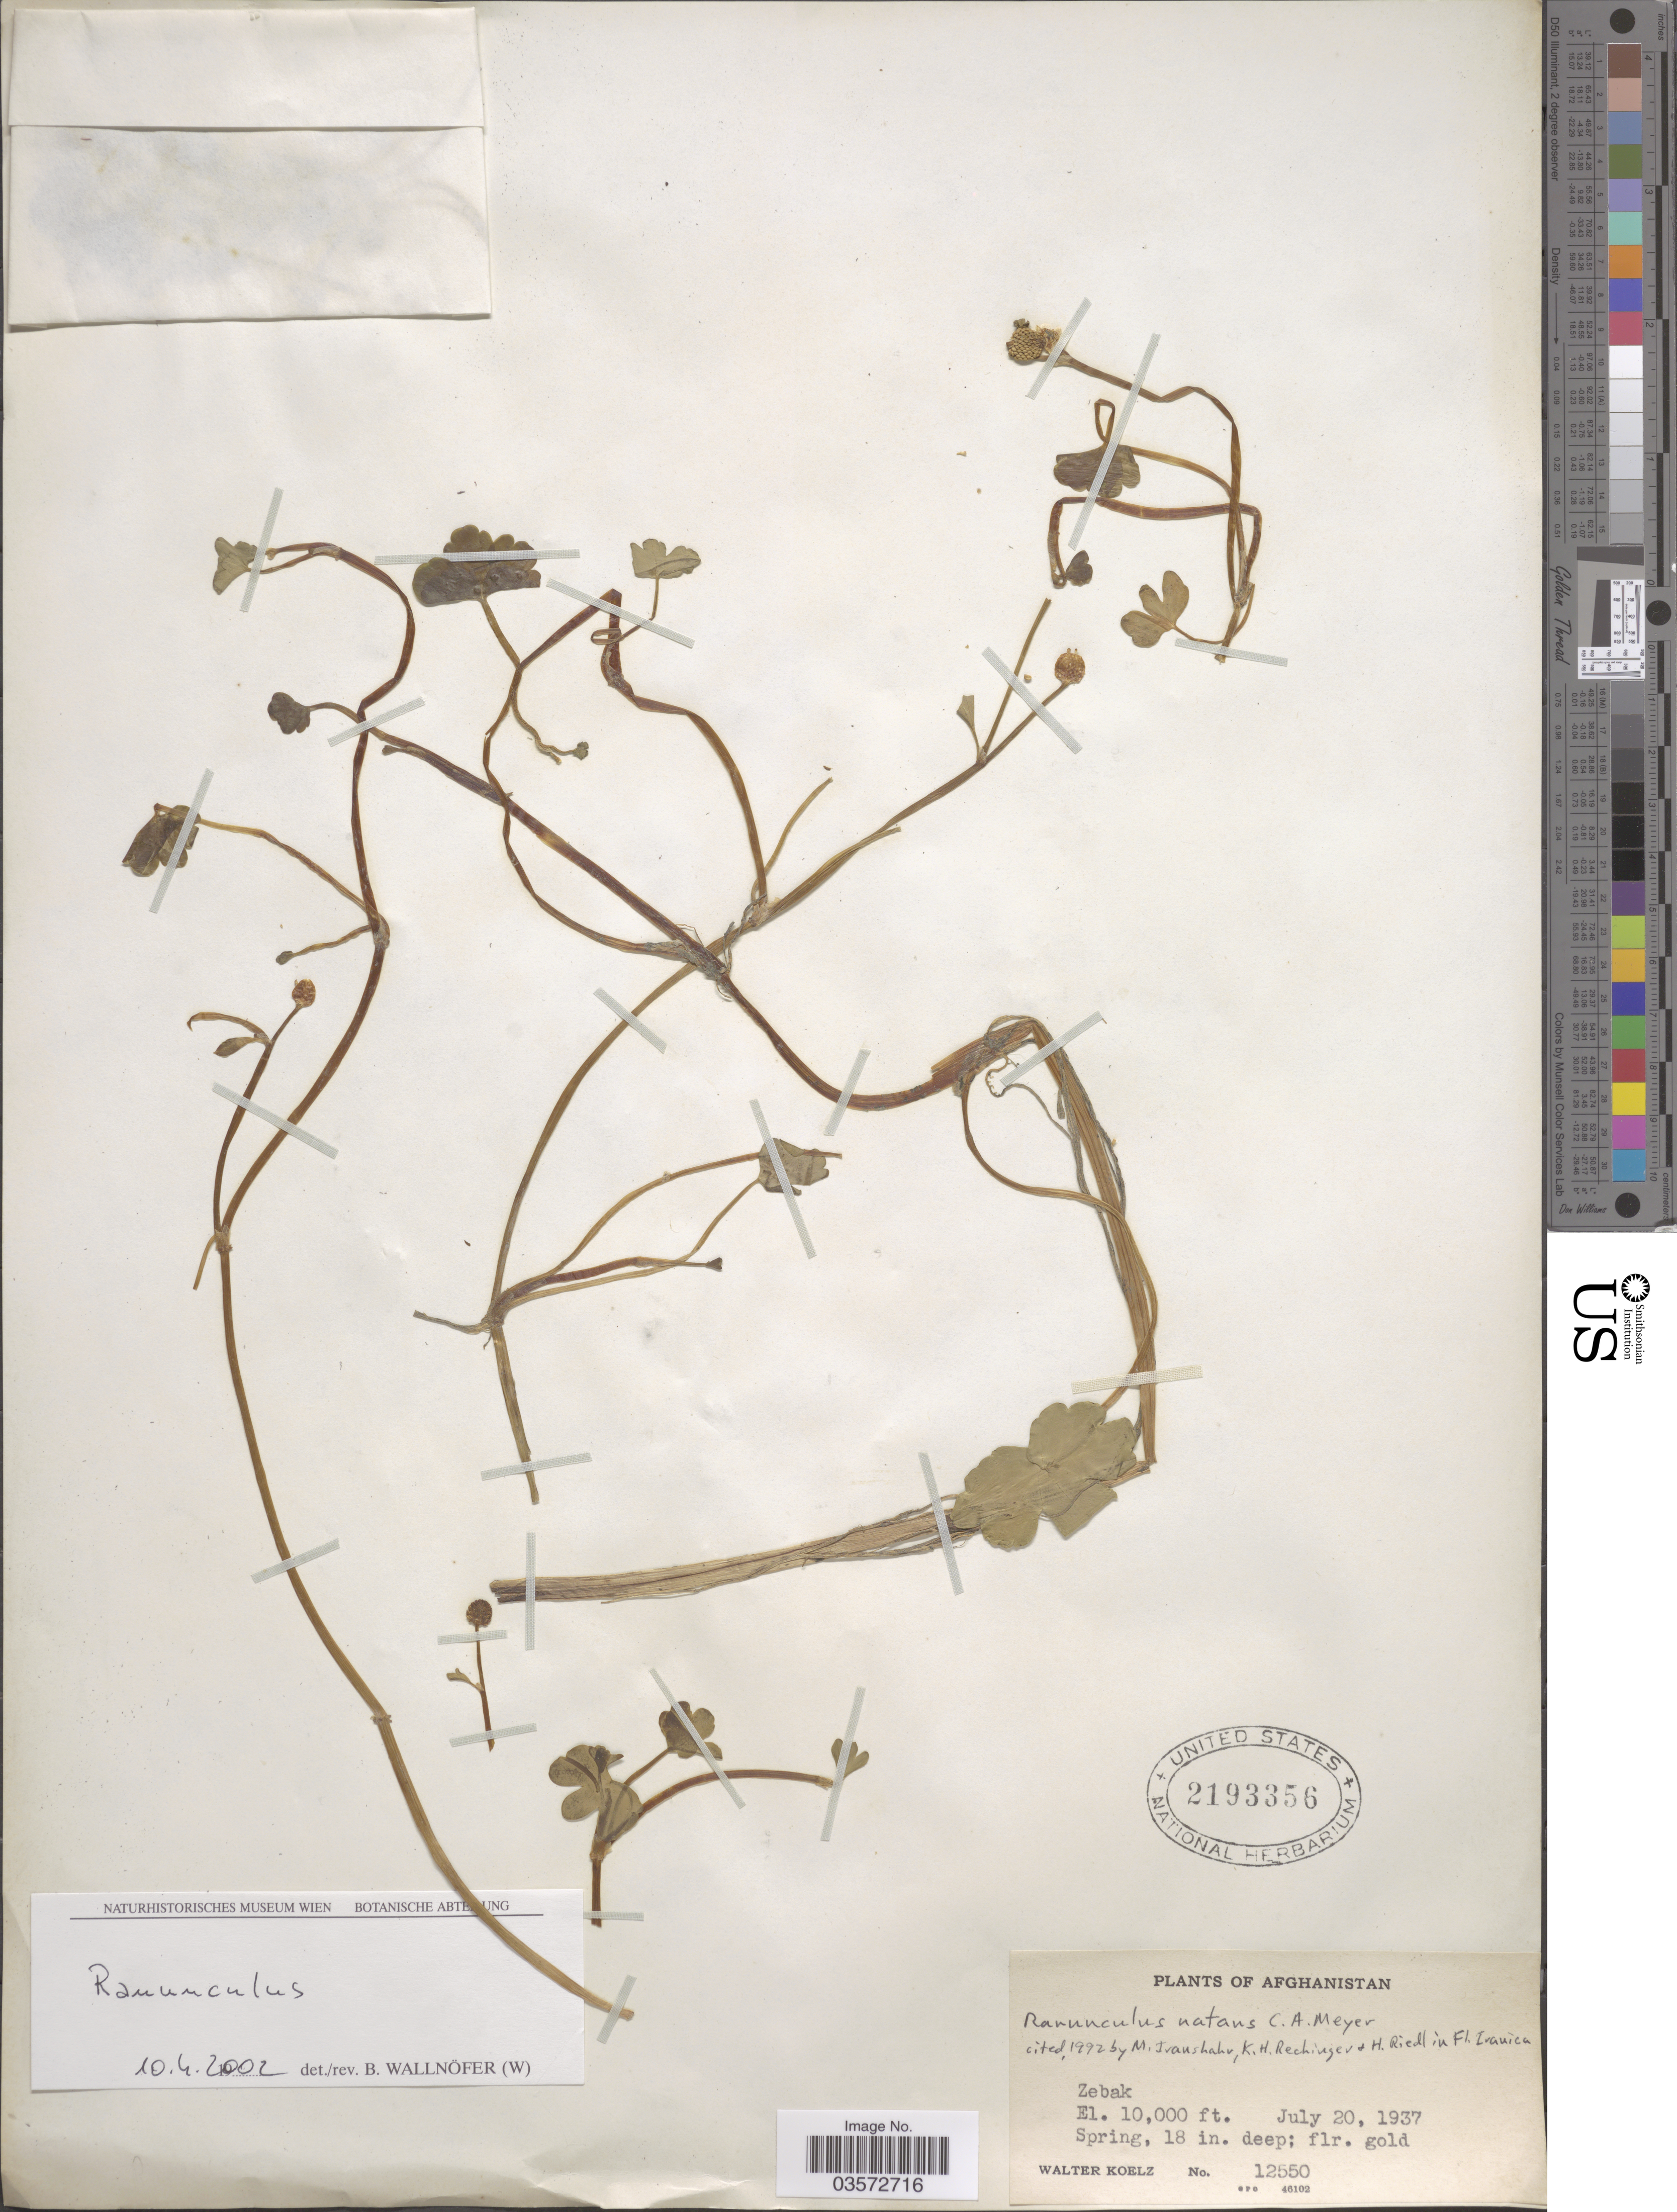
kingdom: Plantae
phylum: Tracheophyta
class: Magnoliopsida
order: Ranunculales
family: Ranunculaceae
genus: Ranunculus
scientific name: Ranunculus natans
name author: C.A. Mey.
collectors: W. N. Koelz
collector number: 12550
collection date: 1937-07-20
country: Afghanistan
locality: Zebak. Spring, 18 in. deep.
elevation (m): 3048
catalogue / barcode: US 2193356